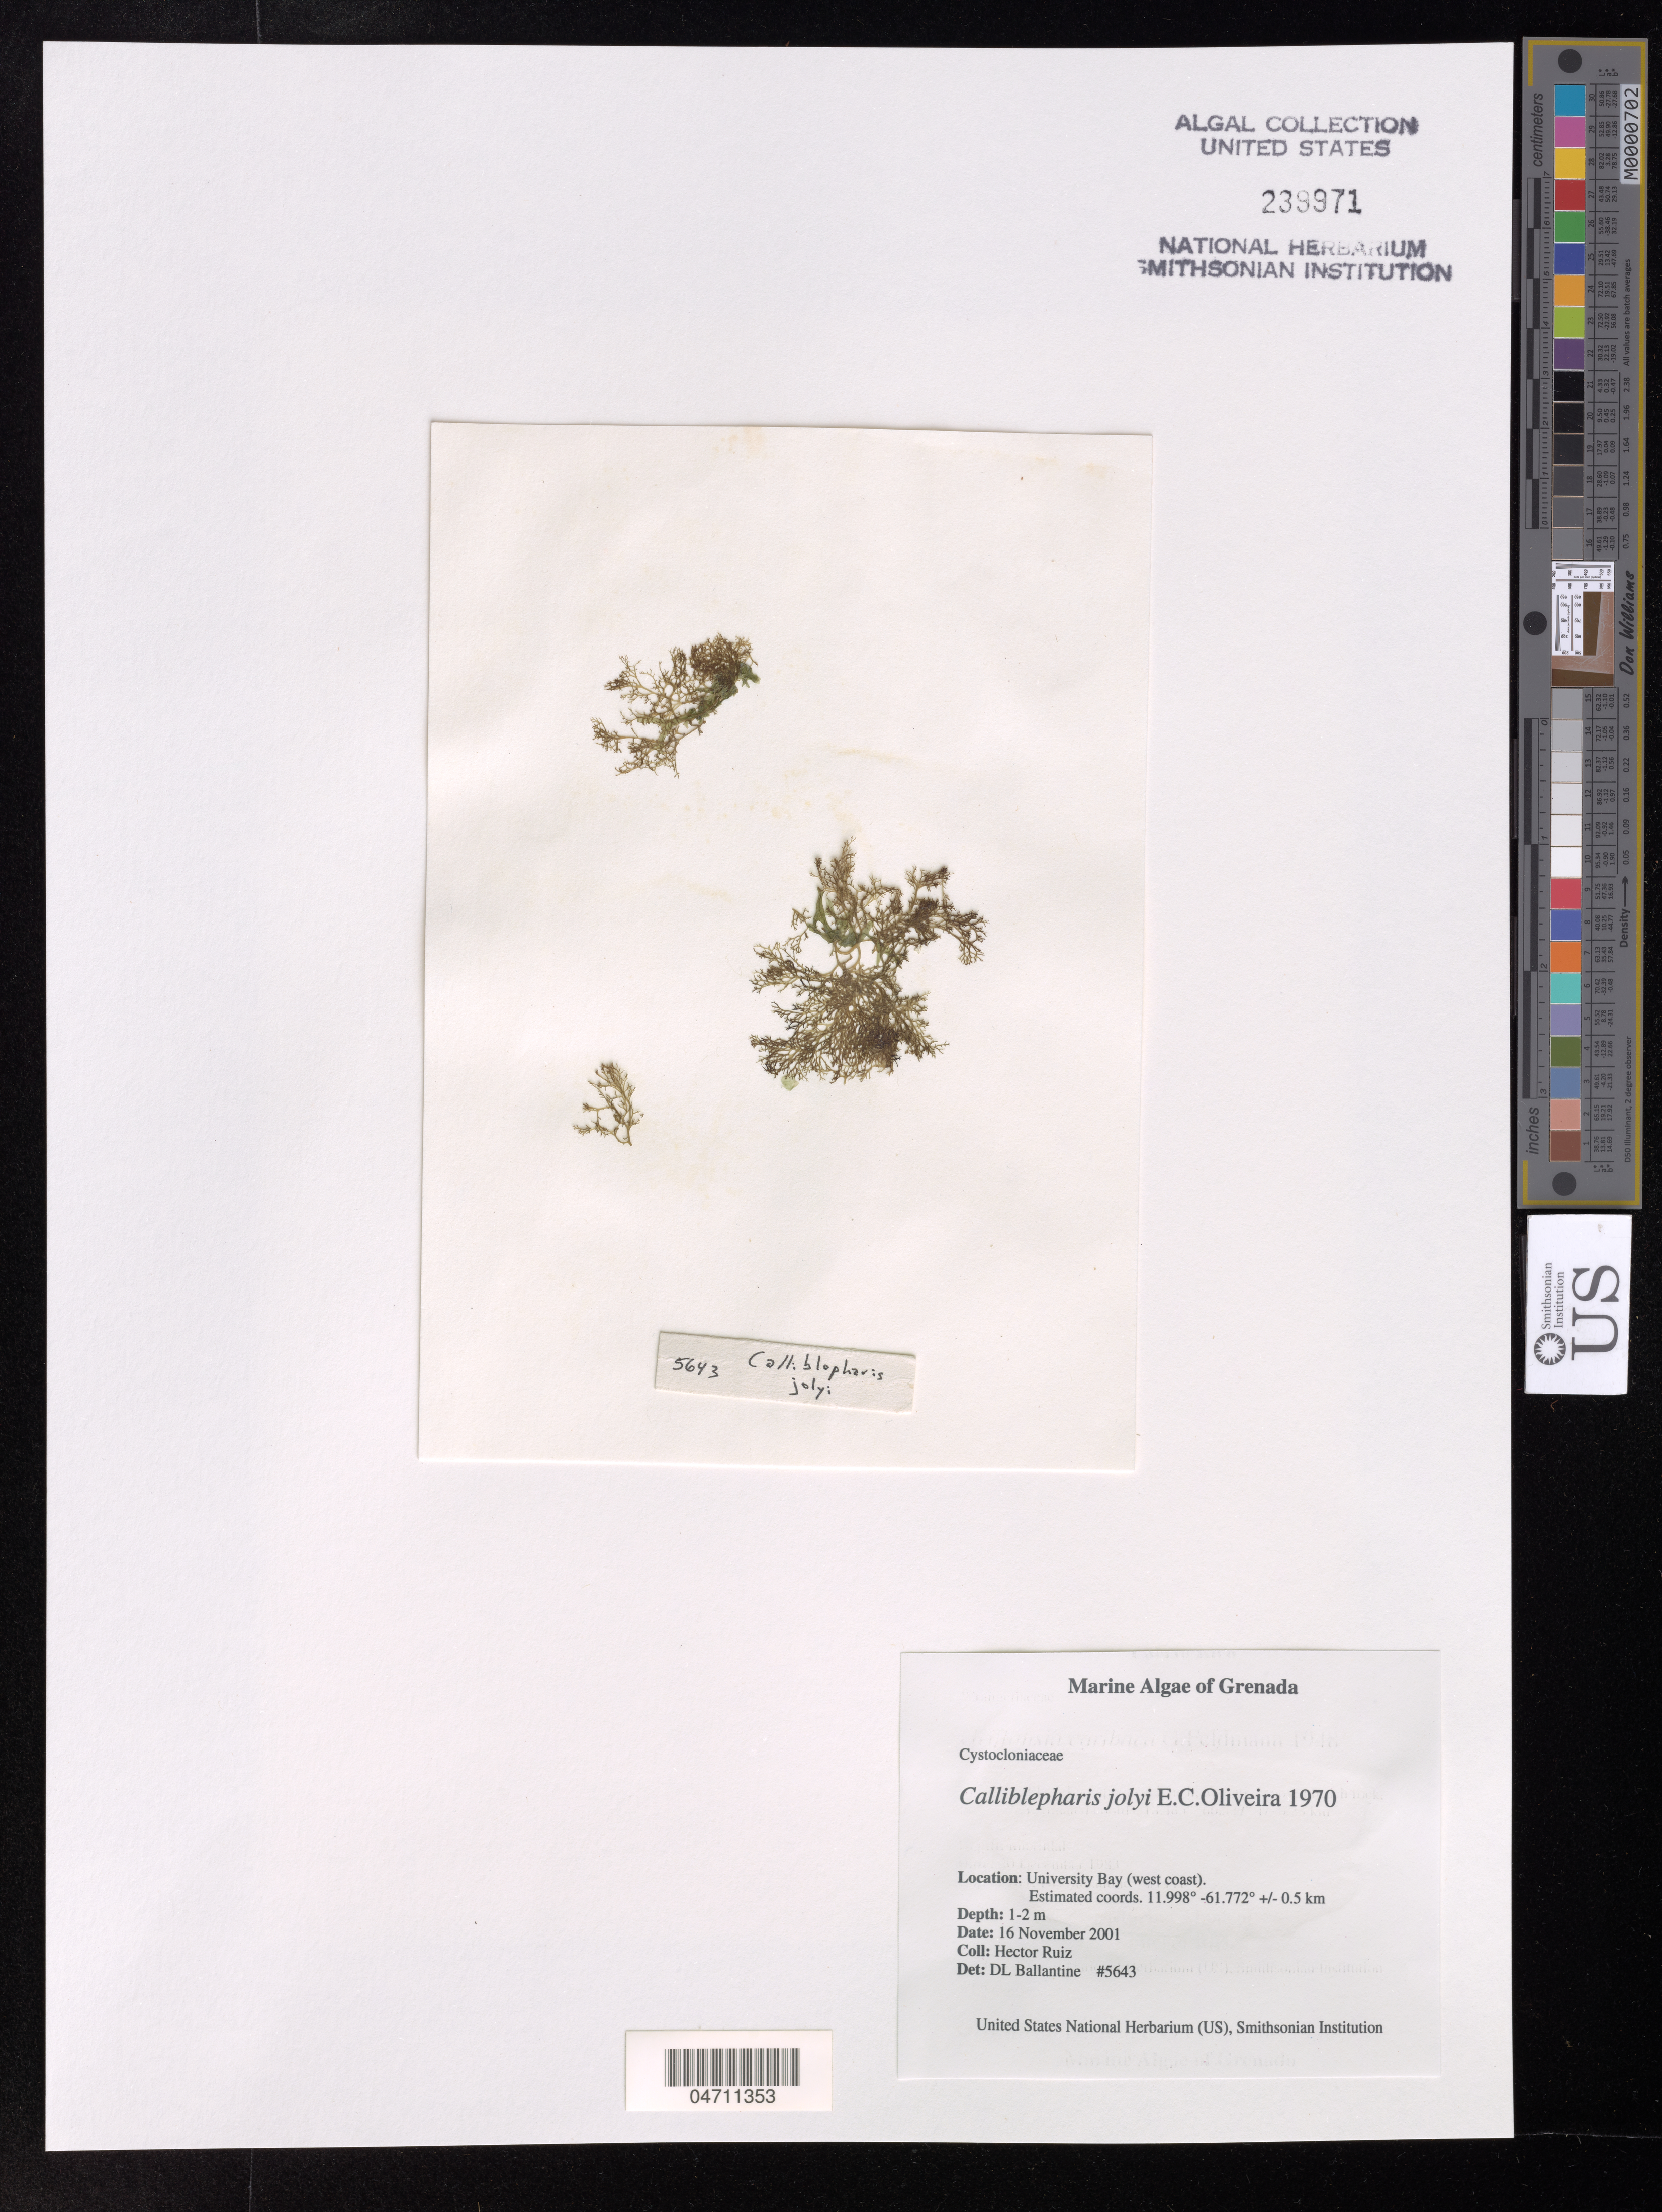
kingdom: Plantae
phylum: Rhodophyta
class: Florideophyceae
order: Gigartinales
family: Cystocloniaceae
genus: Calliblepharis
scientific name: Calliblepharis jolyi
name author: E.C. Oliveira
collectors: H. Ruiz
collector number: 5643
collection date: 2001-11-16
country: Grenada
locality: University Bay (west coast).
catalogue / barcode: US 239971